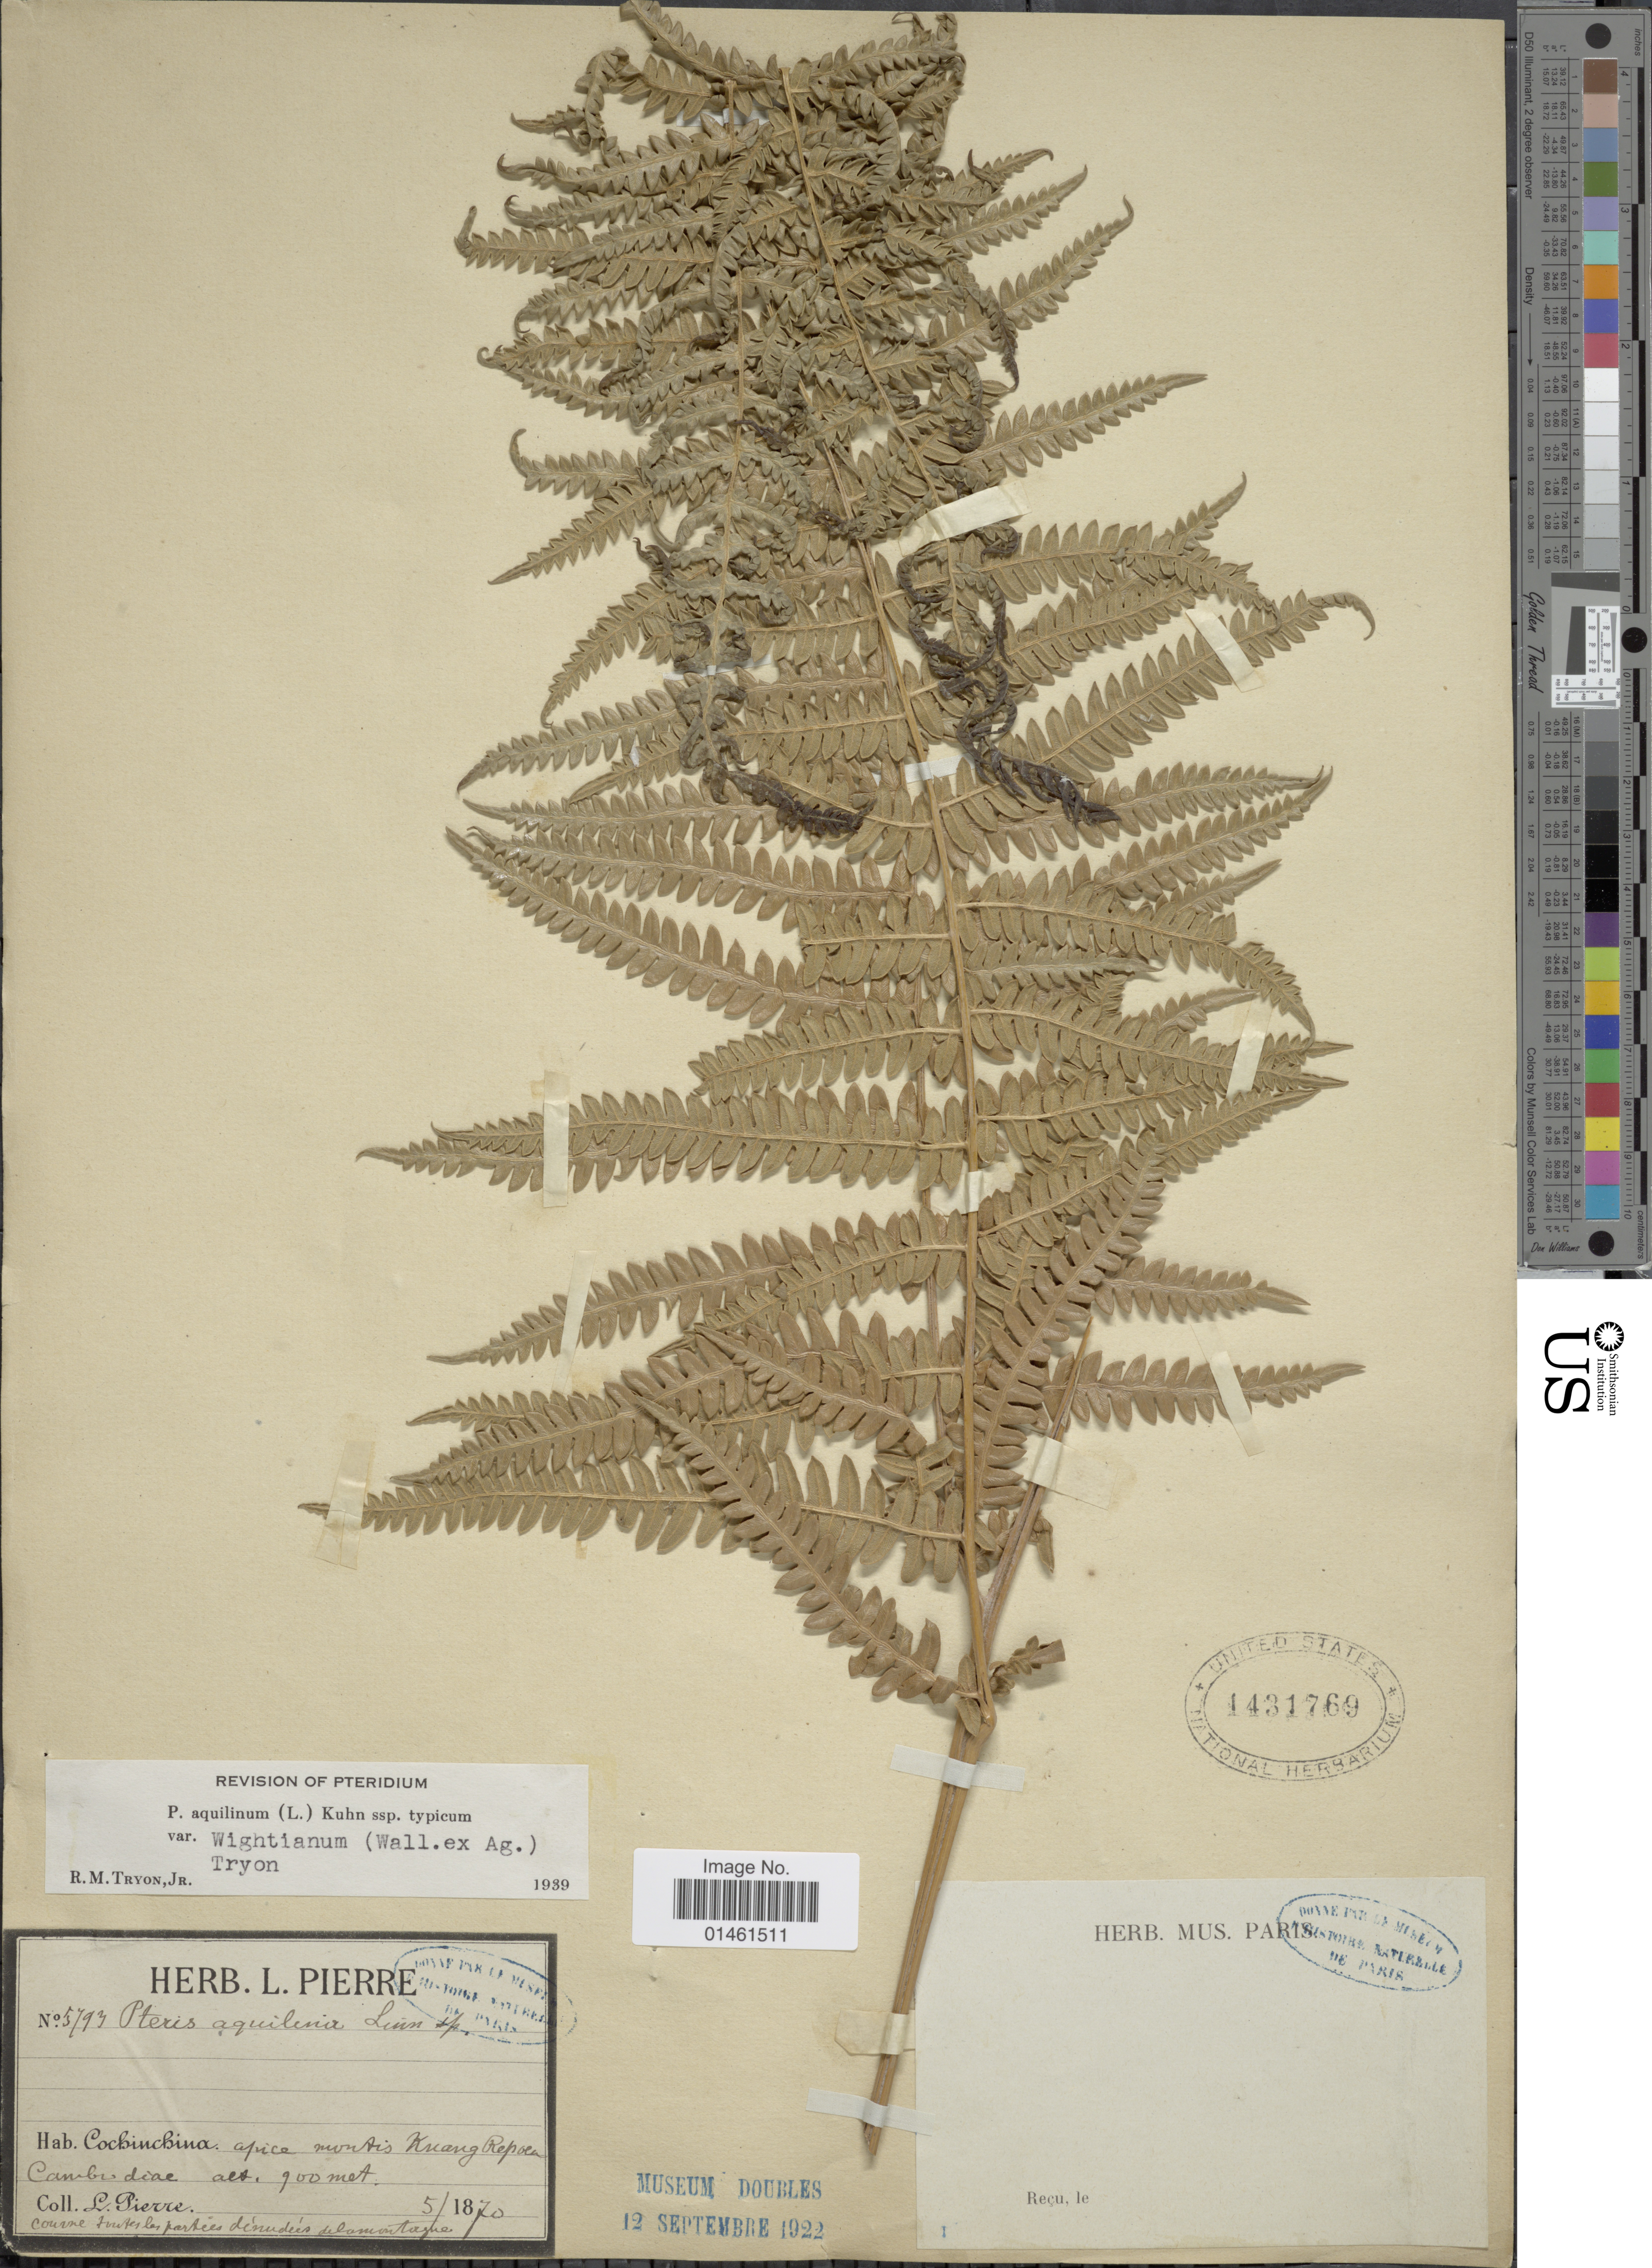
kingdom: Plantae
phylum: Tracheophyta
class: Polypodiopsida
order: Polypodiales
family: Dennstaedtiaceae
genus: Pteridium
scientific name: Pteridium aquilinum var. wightianum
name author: (J. Agardh) R.M. Tryon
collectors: L. Pierre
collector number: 5793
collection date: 1870-05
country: Cambodia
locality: Cochinchina, apice montis Kuang repoea Cambodiae [interpreted]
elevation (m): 900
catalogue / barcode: US 1431769